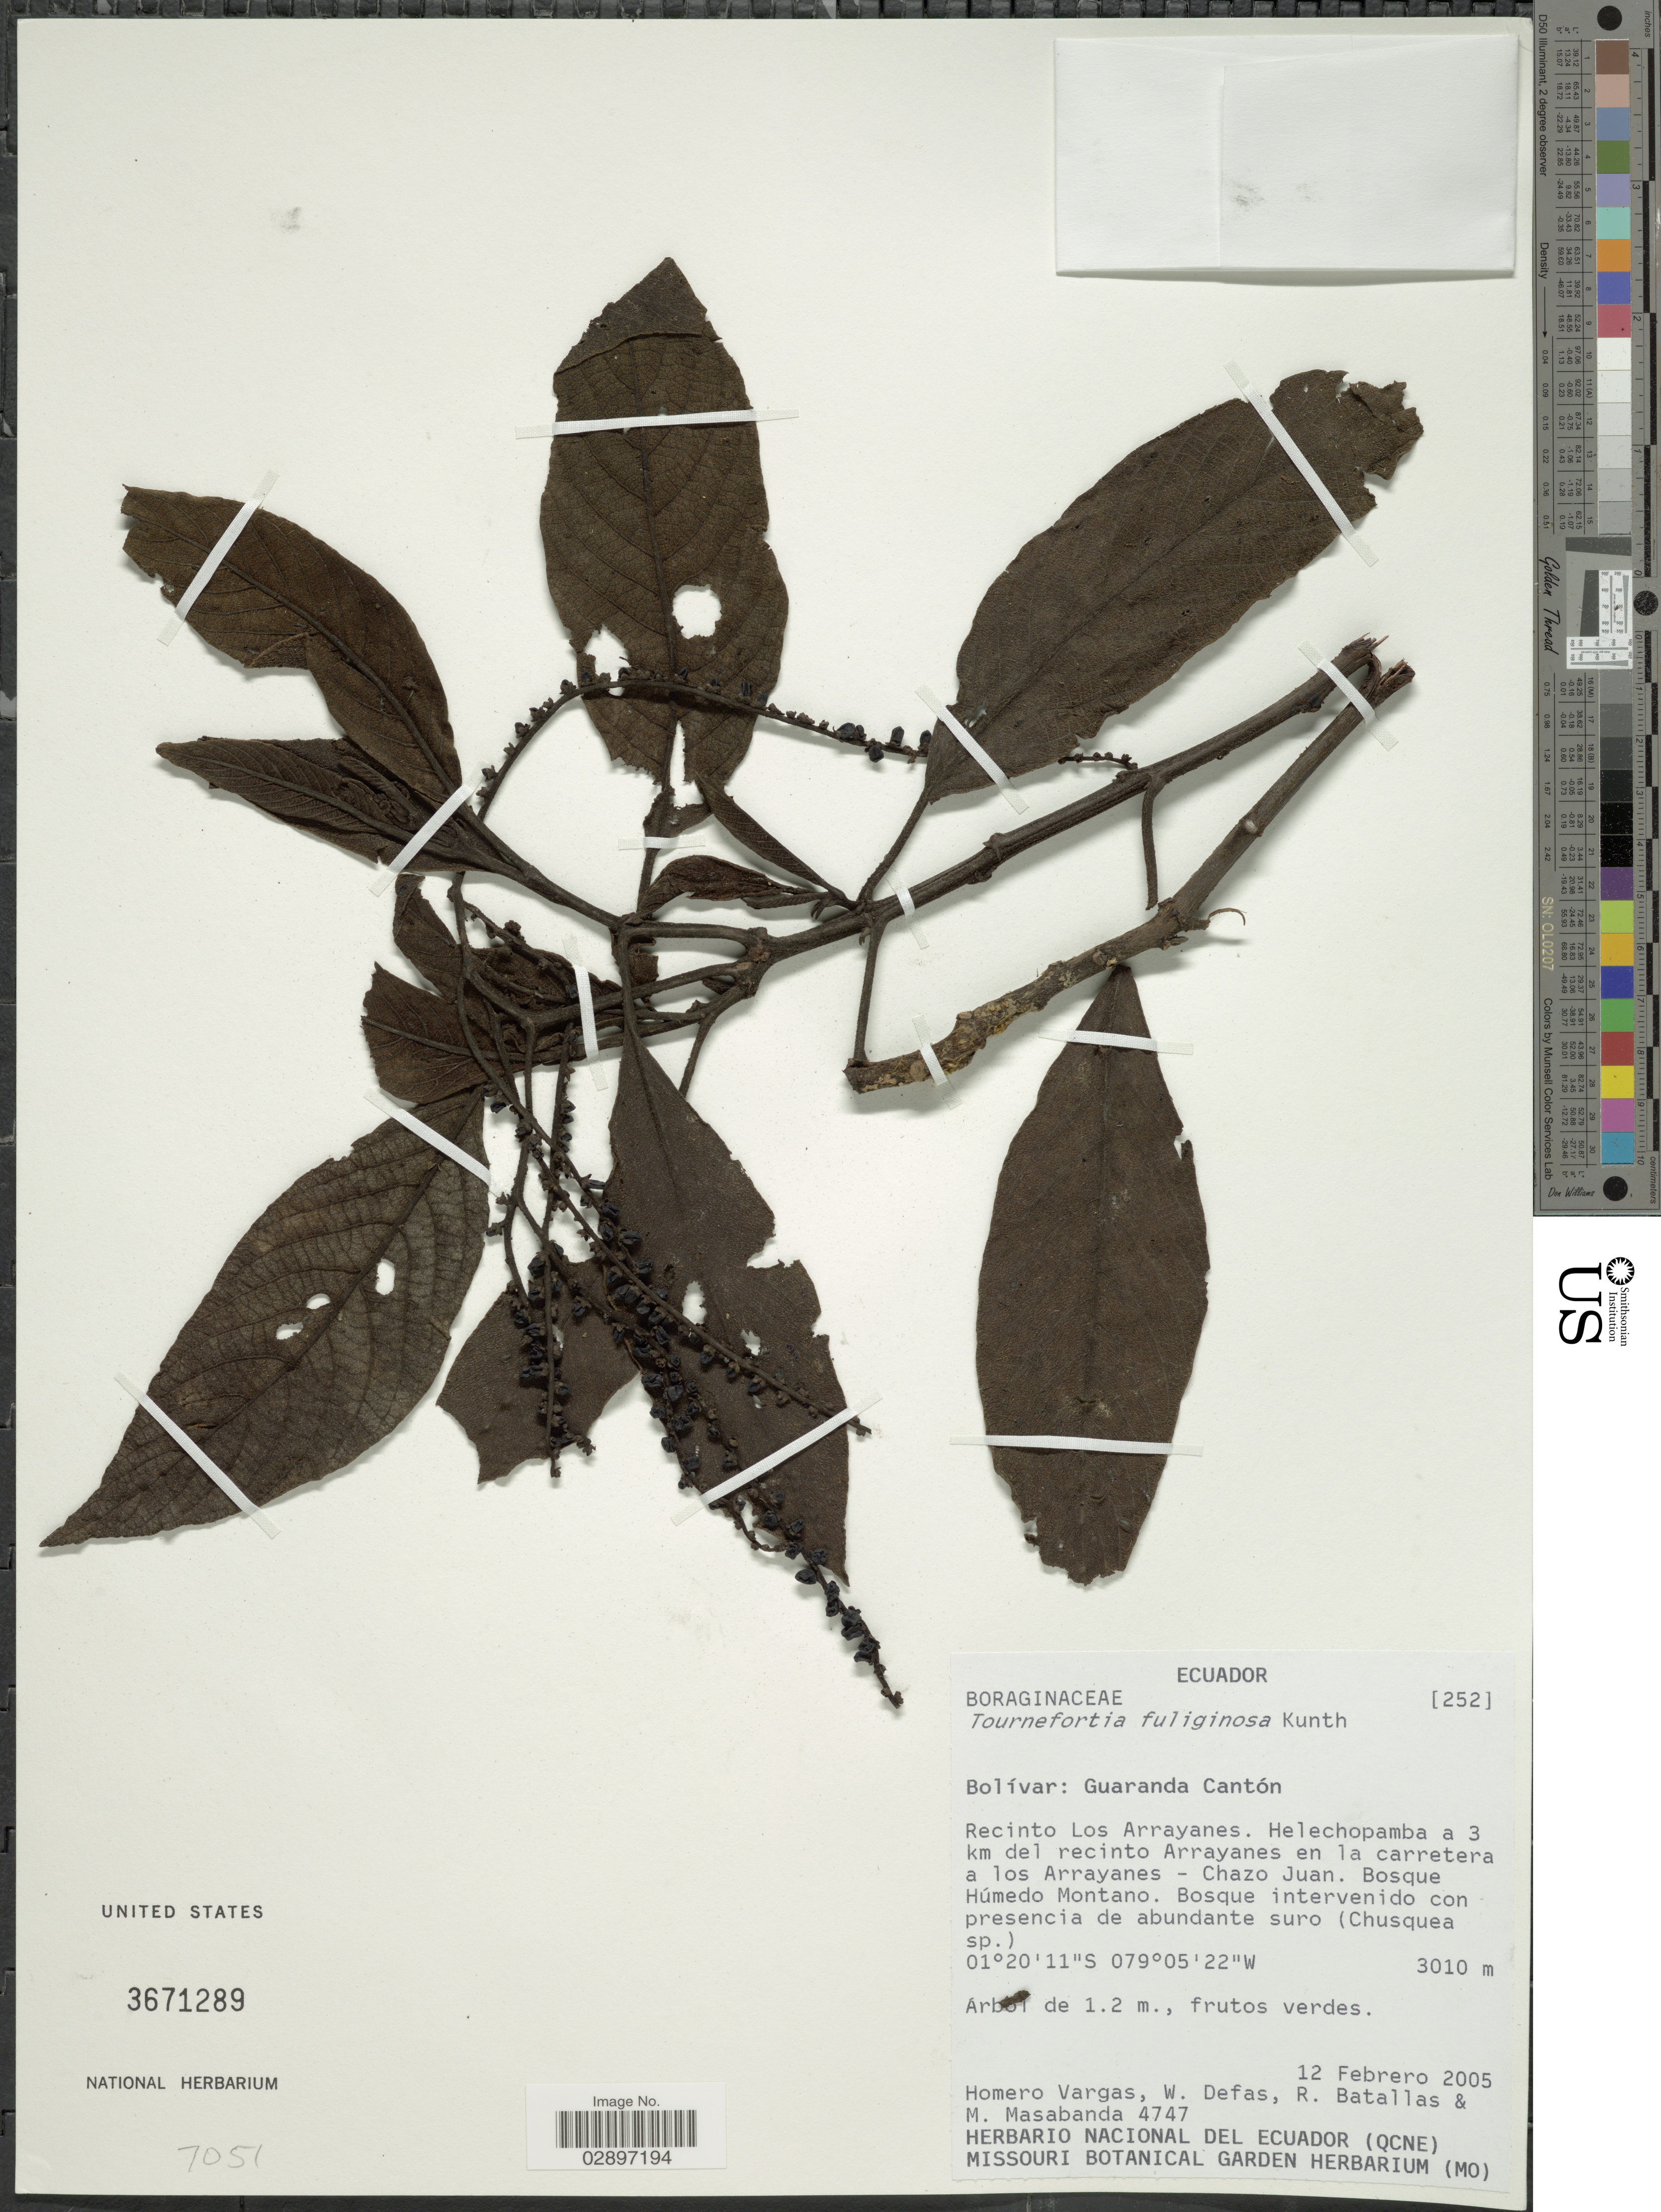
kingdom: Plantae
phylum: Tracheophyta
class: Magnoliopsida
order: Boraginales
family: Heliotropiaceae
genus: Tournefortia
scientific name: Tournefortia fuliginosa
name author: Kunth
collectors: H. Vargas, W. Defas, R. Batallas & M. Masabanda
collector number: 4747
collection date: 2005-02-12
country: Ecuador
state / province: Bolívar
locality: Guaranda Cantón/ Recinto Los Arrayanes. Helechopamba a 3 km del recinto Arrayanes en la carretera a los Arrayanes - Chazo Juan. Bosque Húmedo Montano.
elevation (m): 3010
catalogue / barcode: US 3671289